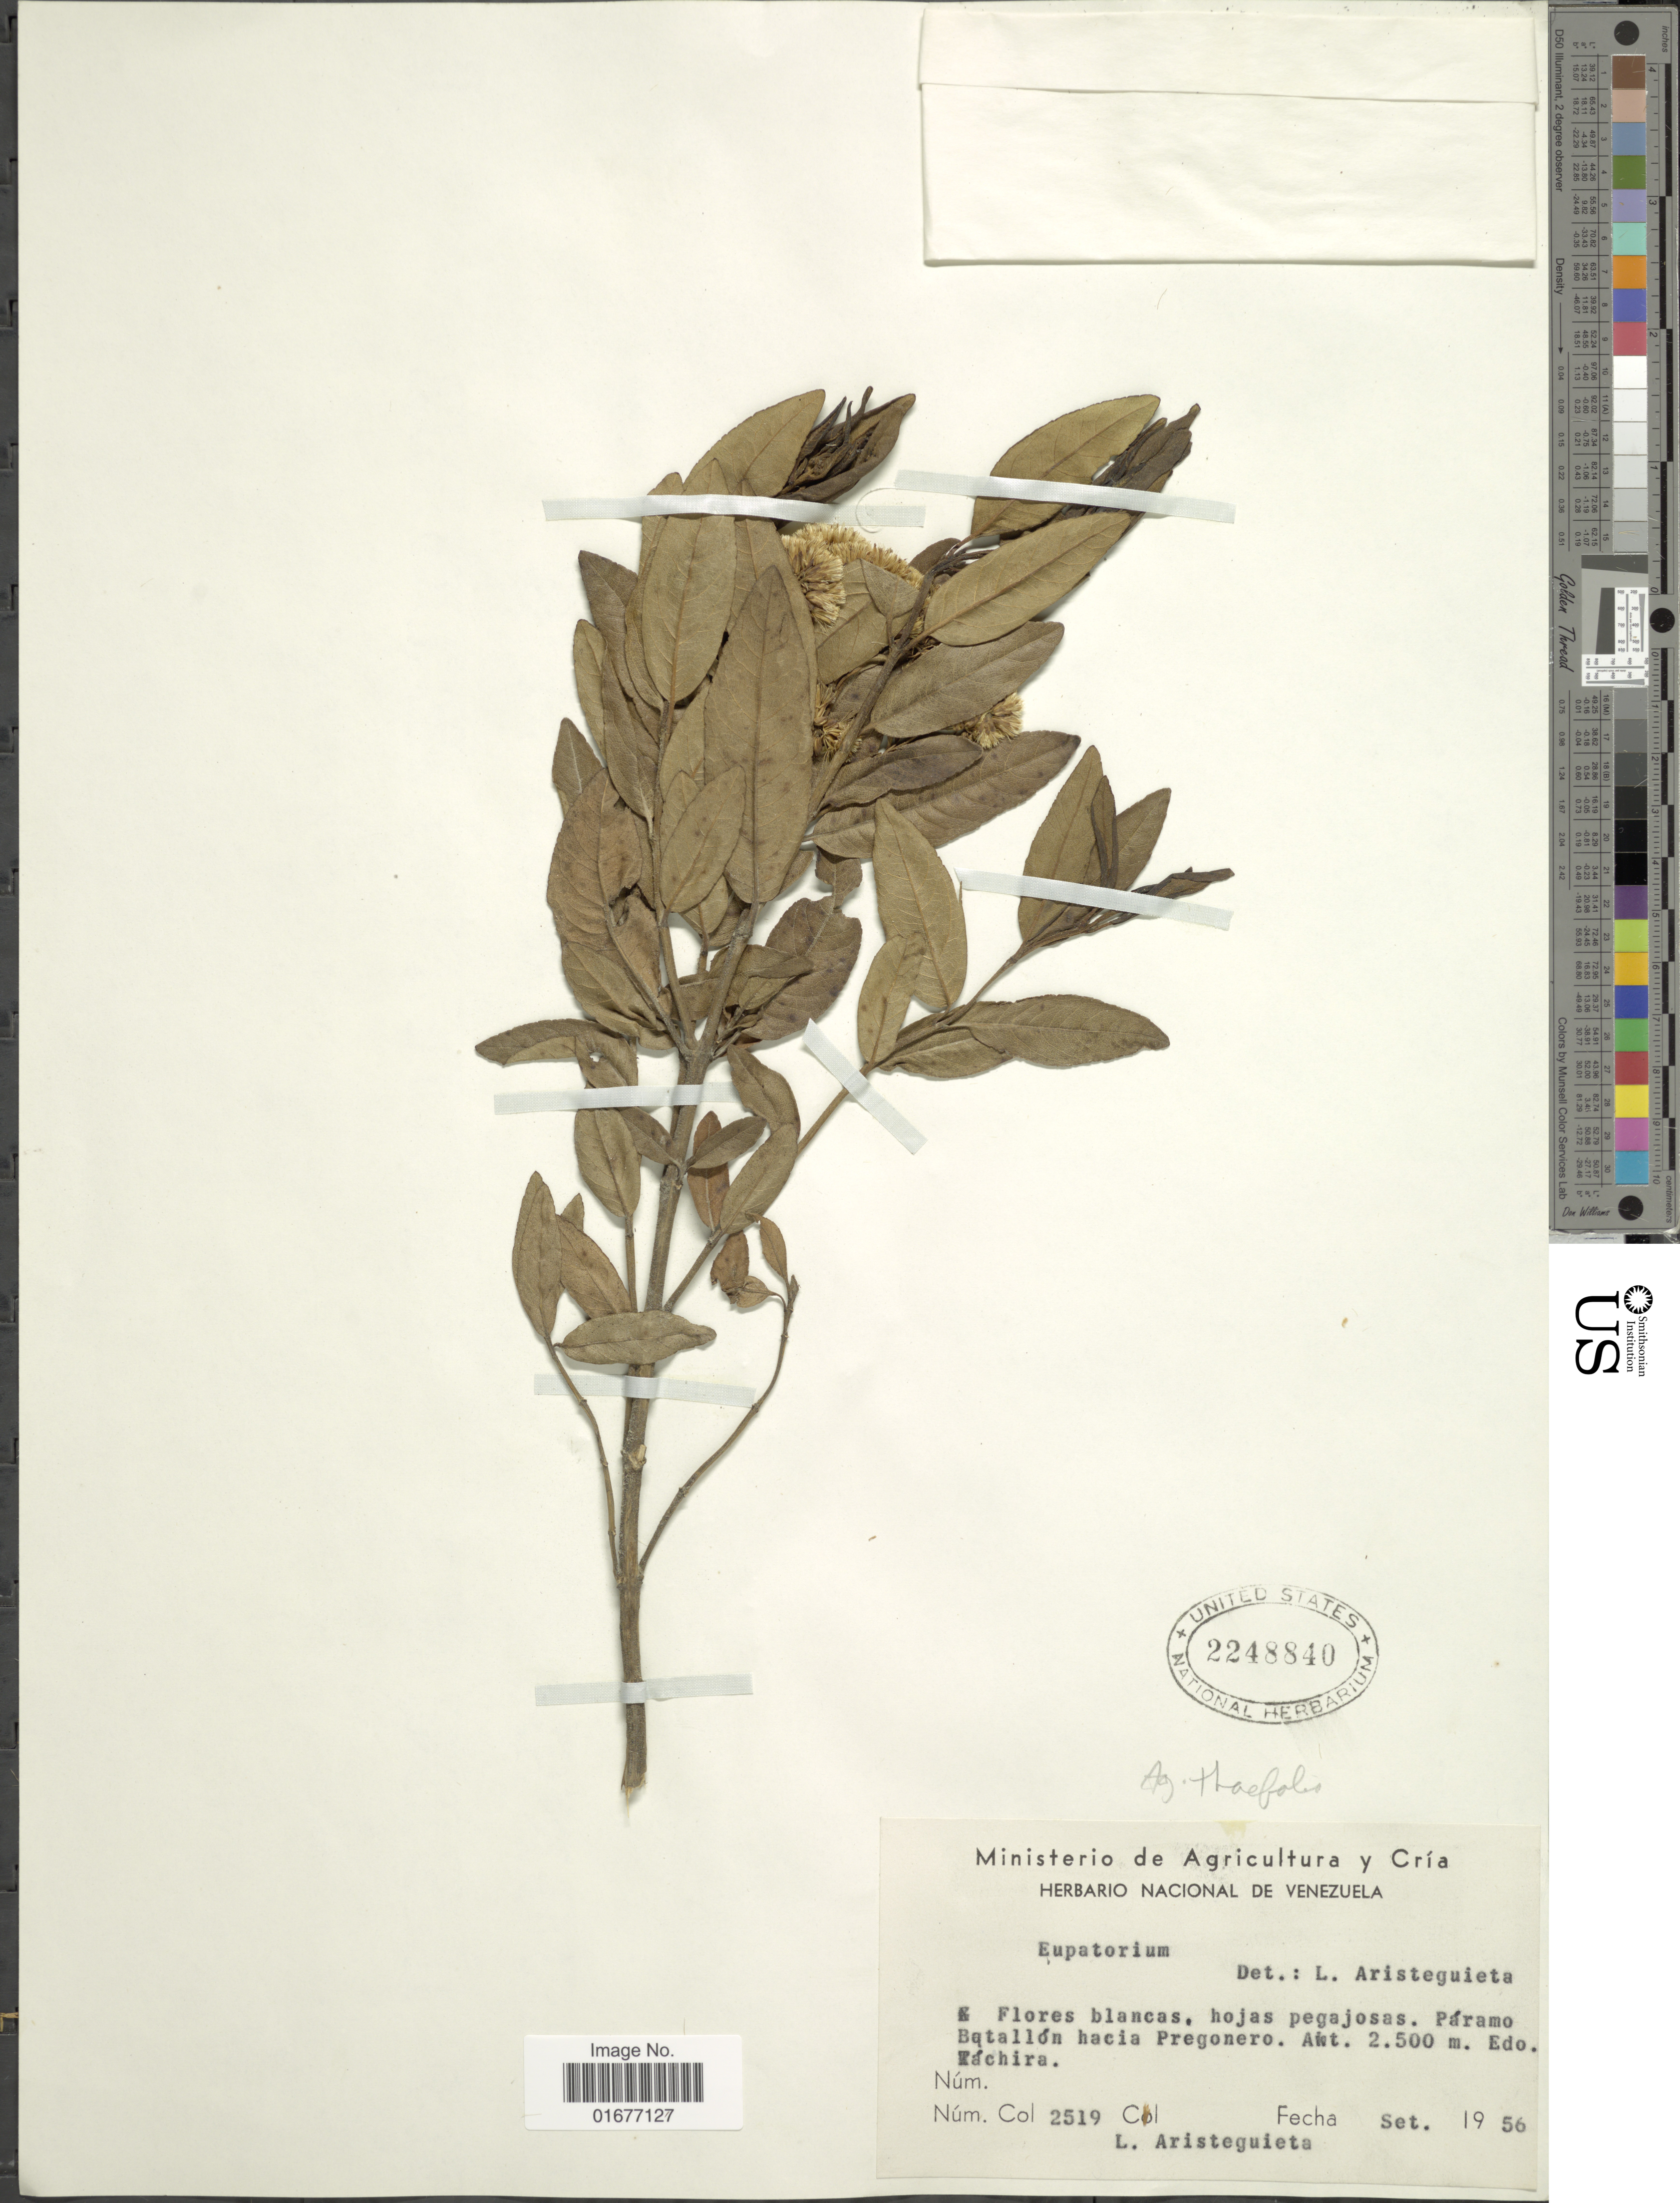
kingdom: Plantae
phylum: Tracheophyta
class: Magnoliopsida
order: Asterales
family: Asteraceae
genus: Ageratina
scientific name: Ageratina theaefolia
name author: (Benth.) R.M. King & H. Rob.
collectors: L. Aristeguieta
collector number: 2519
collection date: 1956-09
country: Venezuela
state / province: Tachira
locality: Paramo Batallon hacia Pregonero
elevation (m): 2500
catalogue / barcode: US 2248840